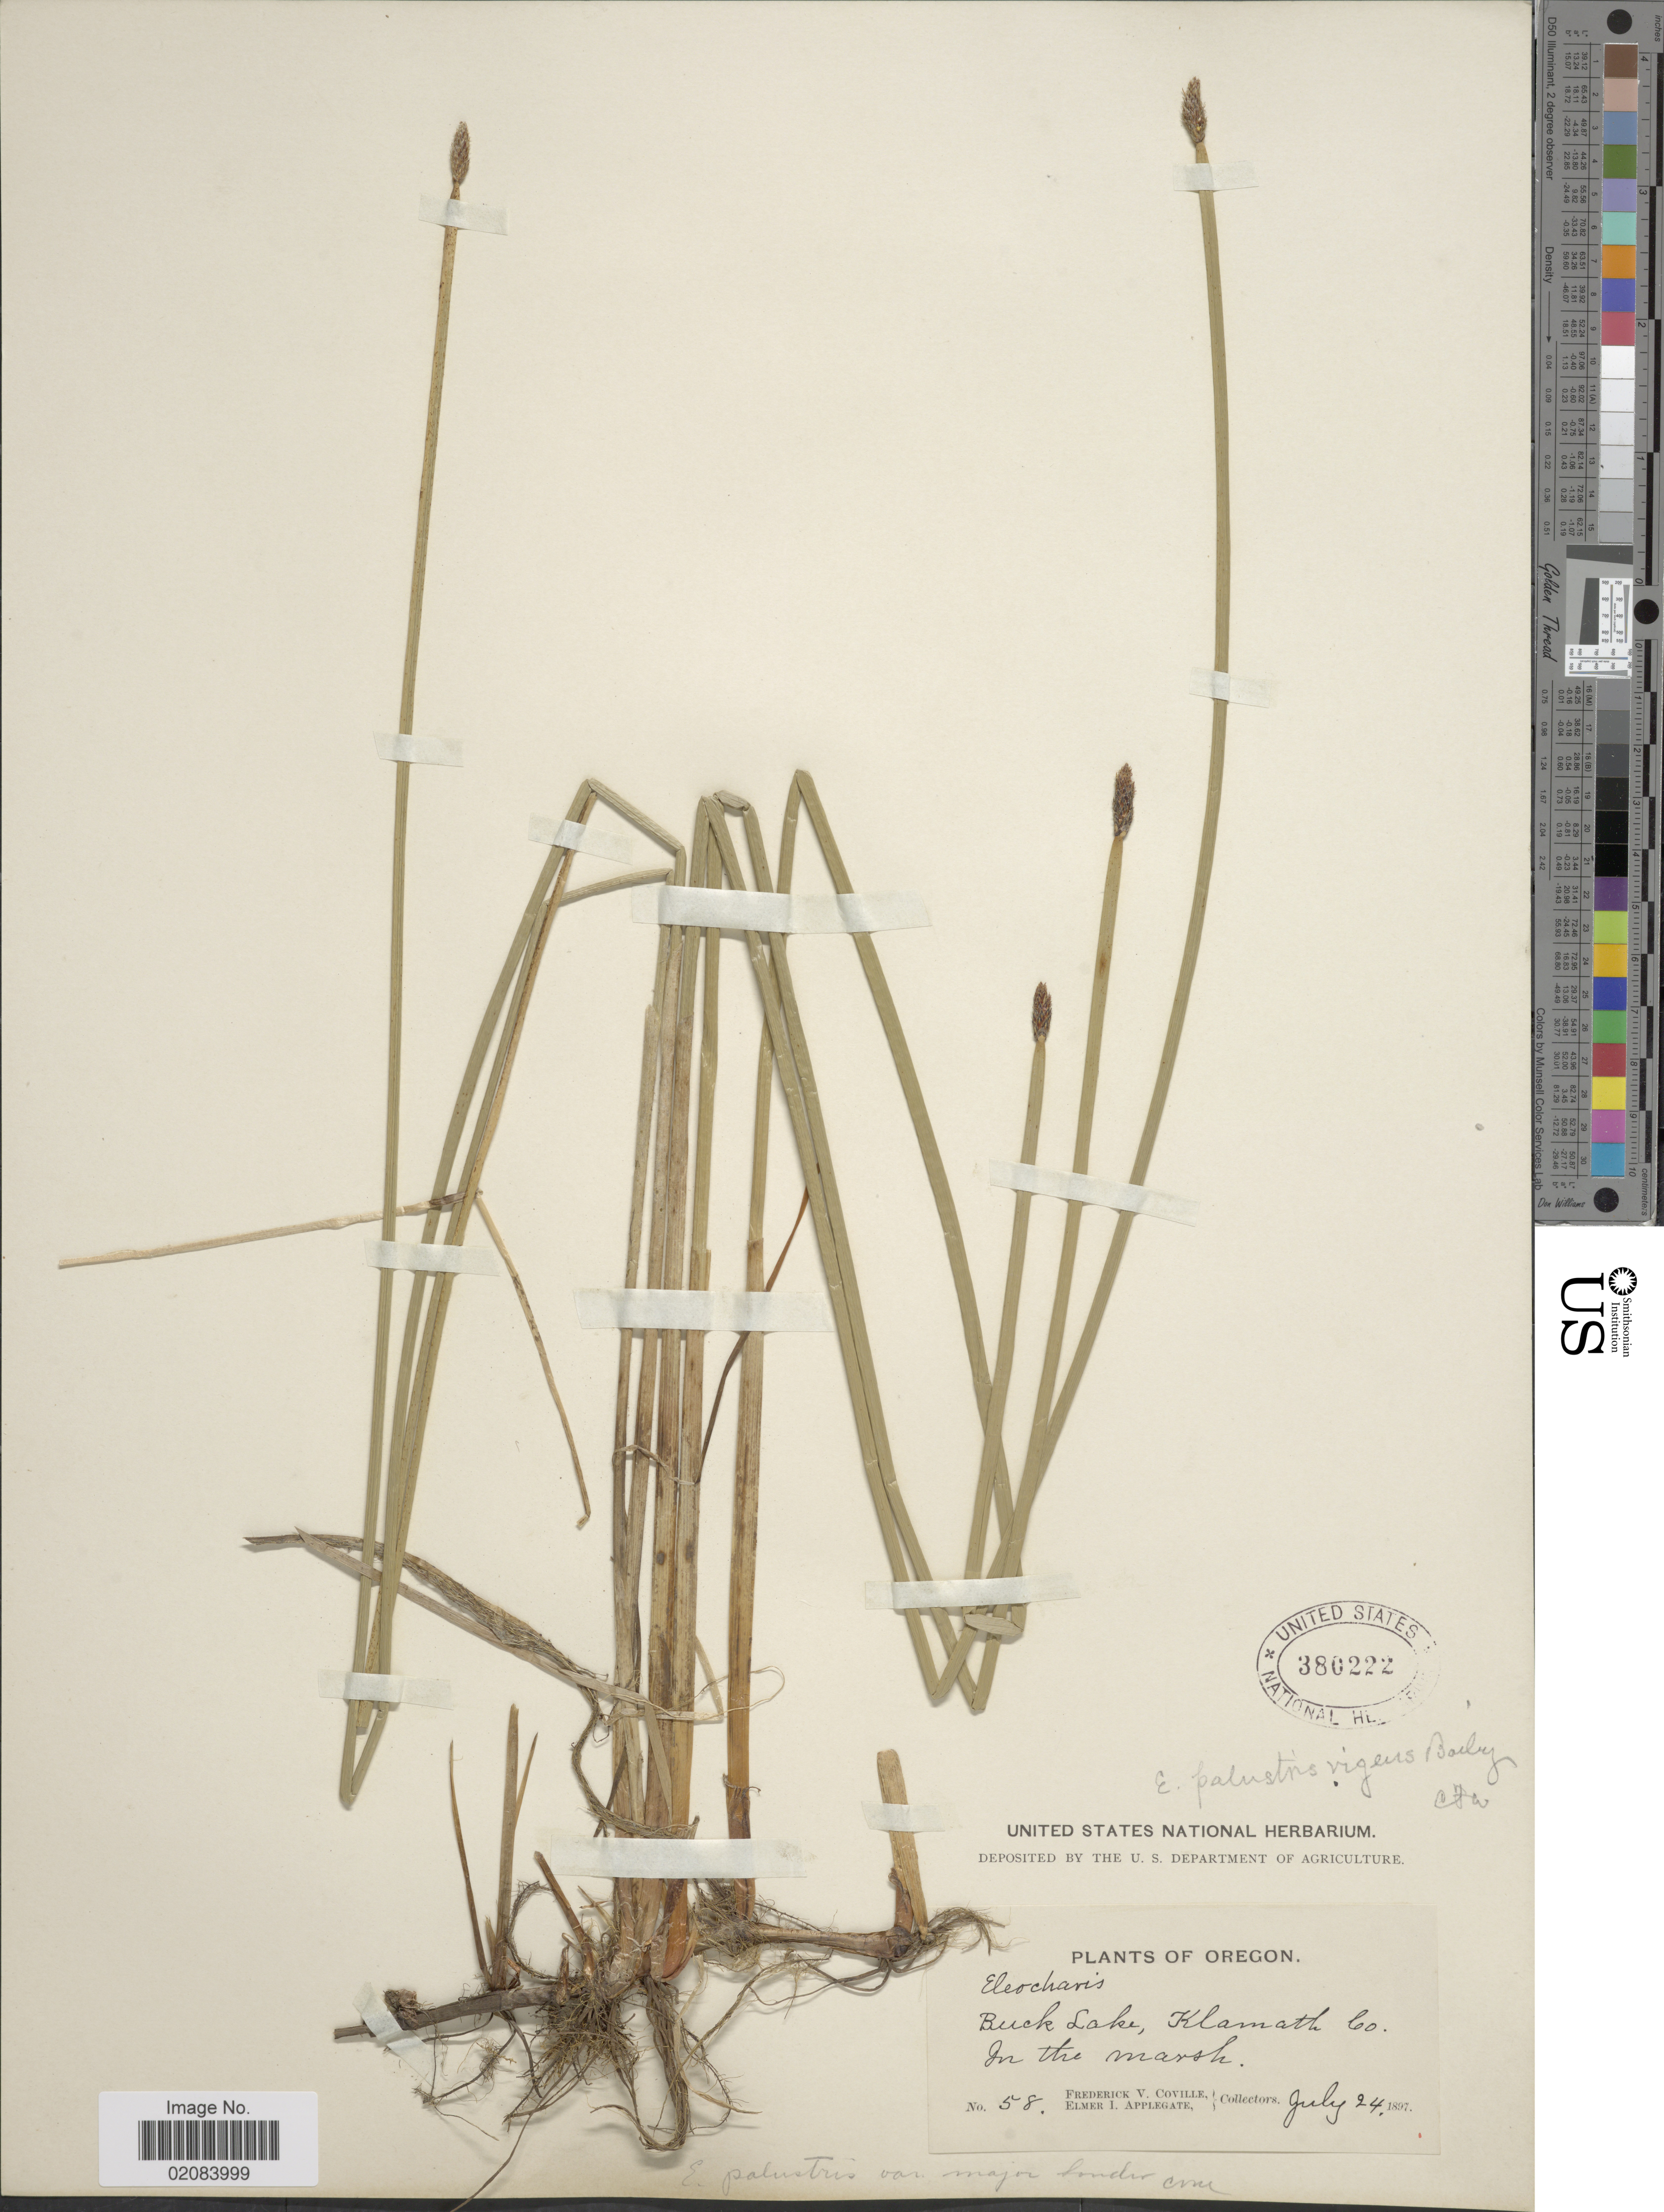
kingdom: Plantae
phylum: Tracheophyta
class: Liliopsida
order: Poales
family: Cyperaceae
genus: Eleocharis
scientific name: Eleocharis palustris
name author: (L.) Roem. & Schult.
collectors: F. V. Coville & E. I. Applegate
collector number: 58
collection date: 1897-07-24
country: United States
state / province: Oregon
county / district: Klamath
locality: Oregon, Buck Lake, Klamath Co. In the marsh.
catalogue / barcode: US 380222